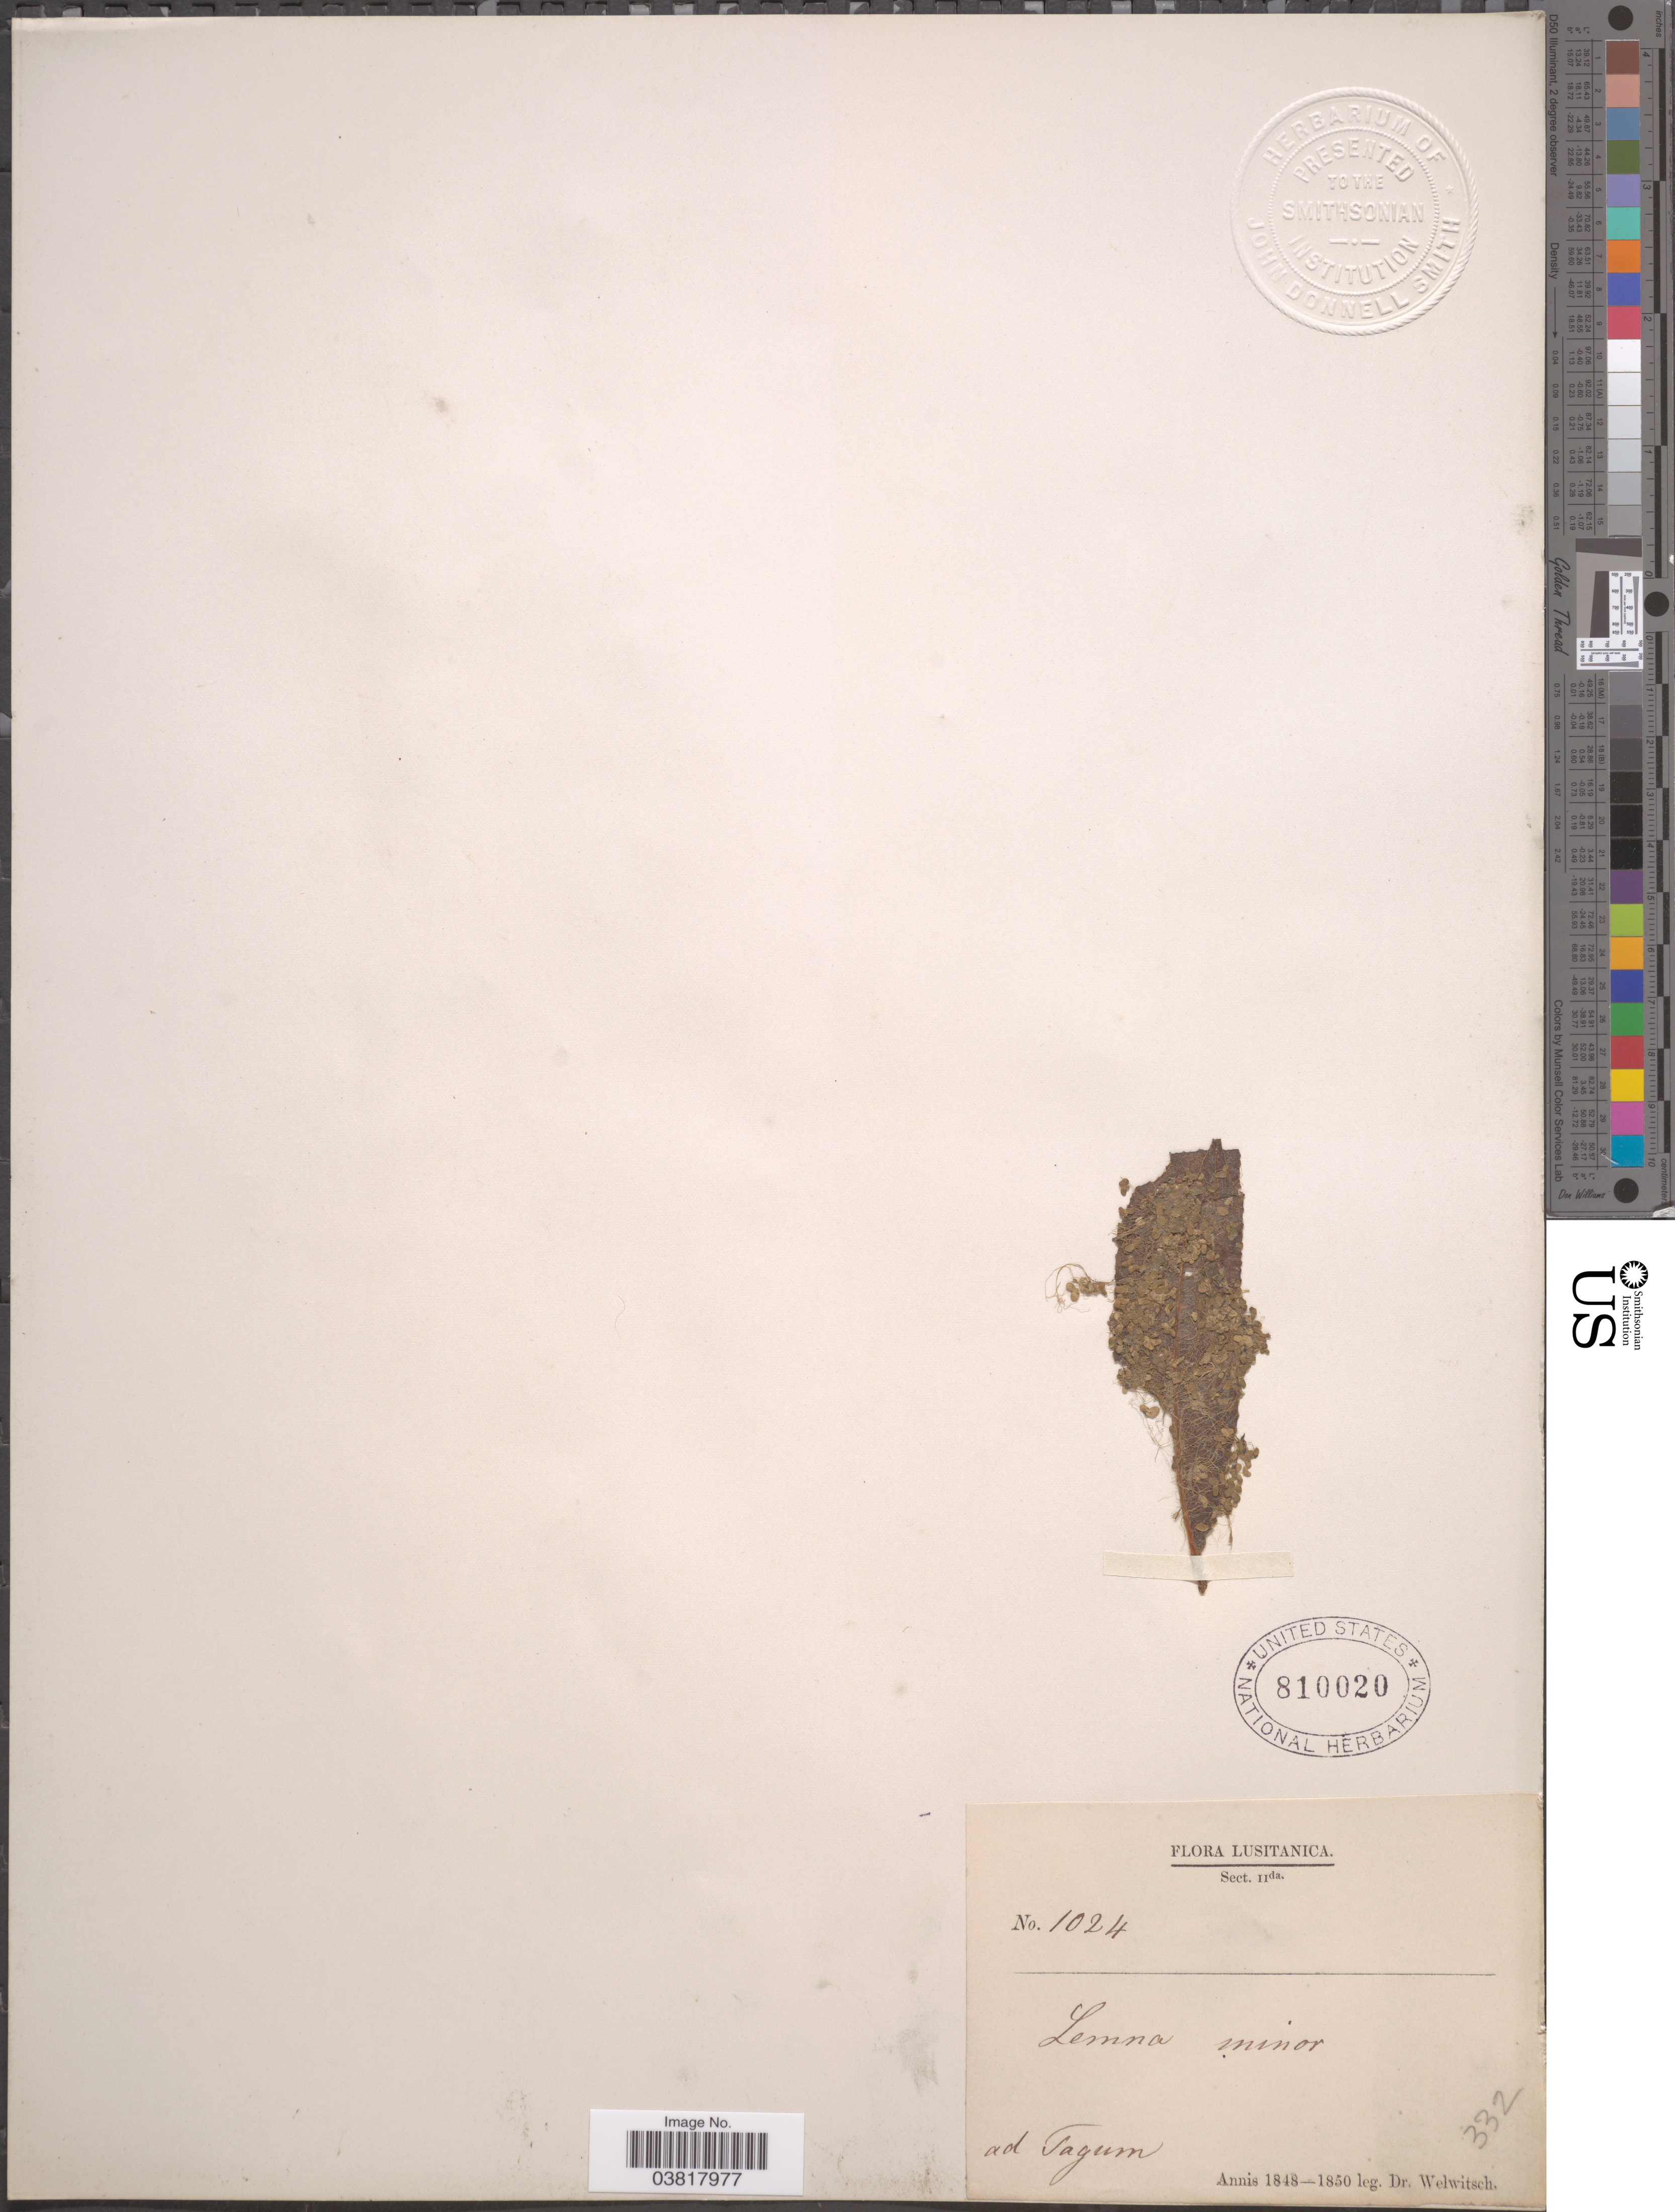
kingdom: Plantae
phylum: Tracheophyta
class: Liliopsida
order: Alismatales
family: Araceae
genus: Lemna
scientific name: Lemna minor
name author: L.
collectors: -. Welwitsch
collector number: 1024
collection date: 1848/1850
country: Portugal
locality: Tagum.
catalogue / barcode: US 810020